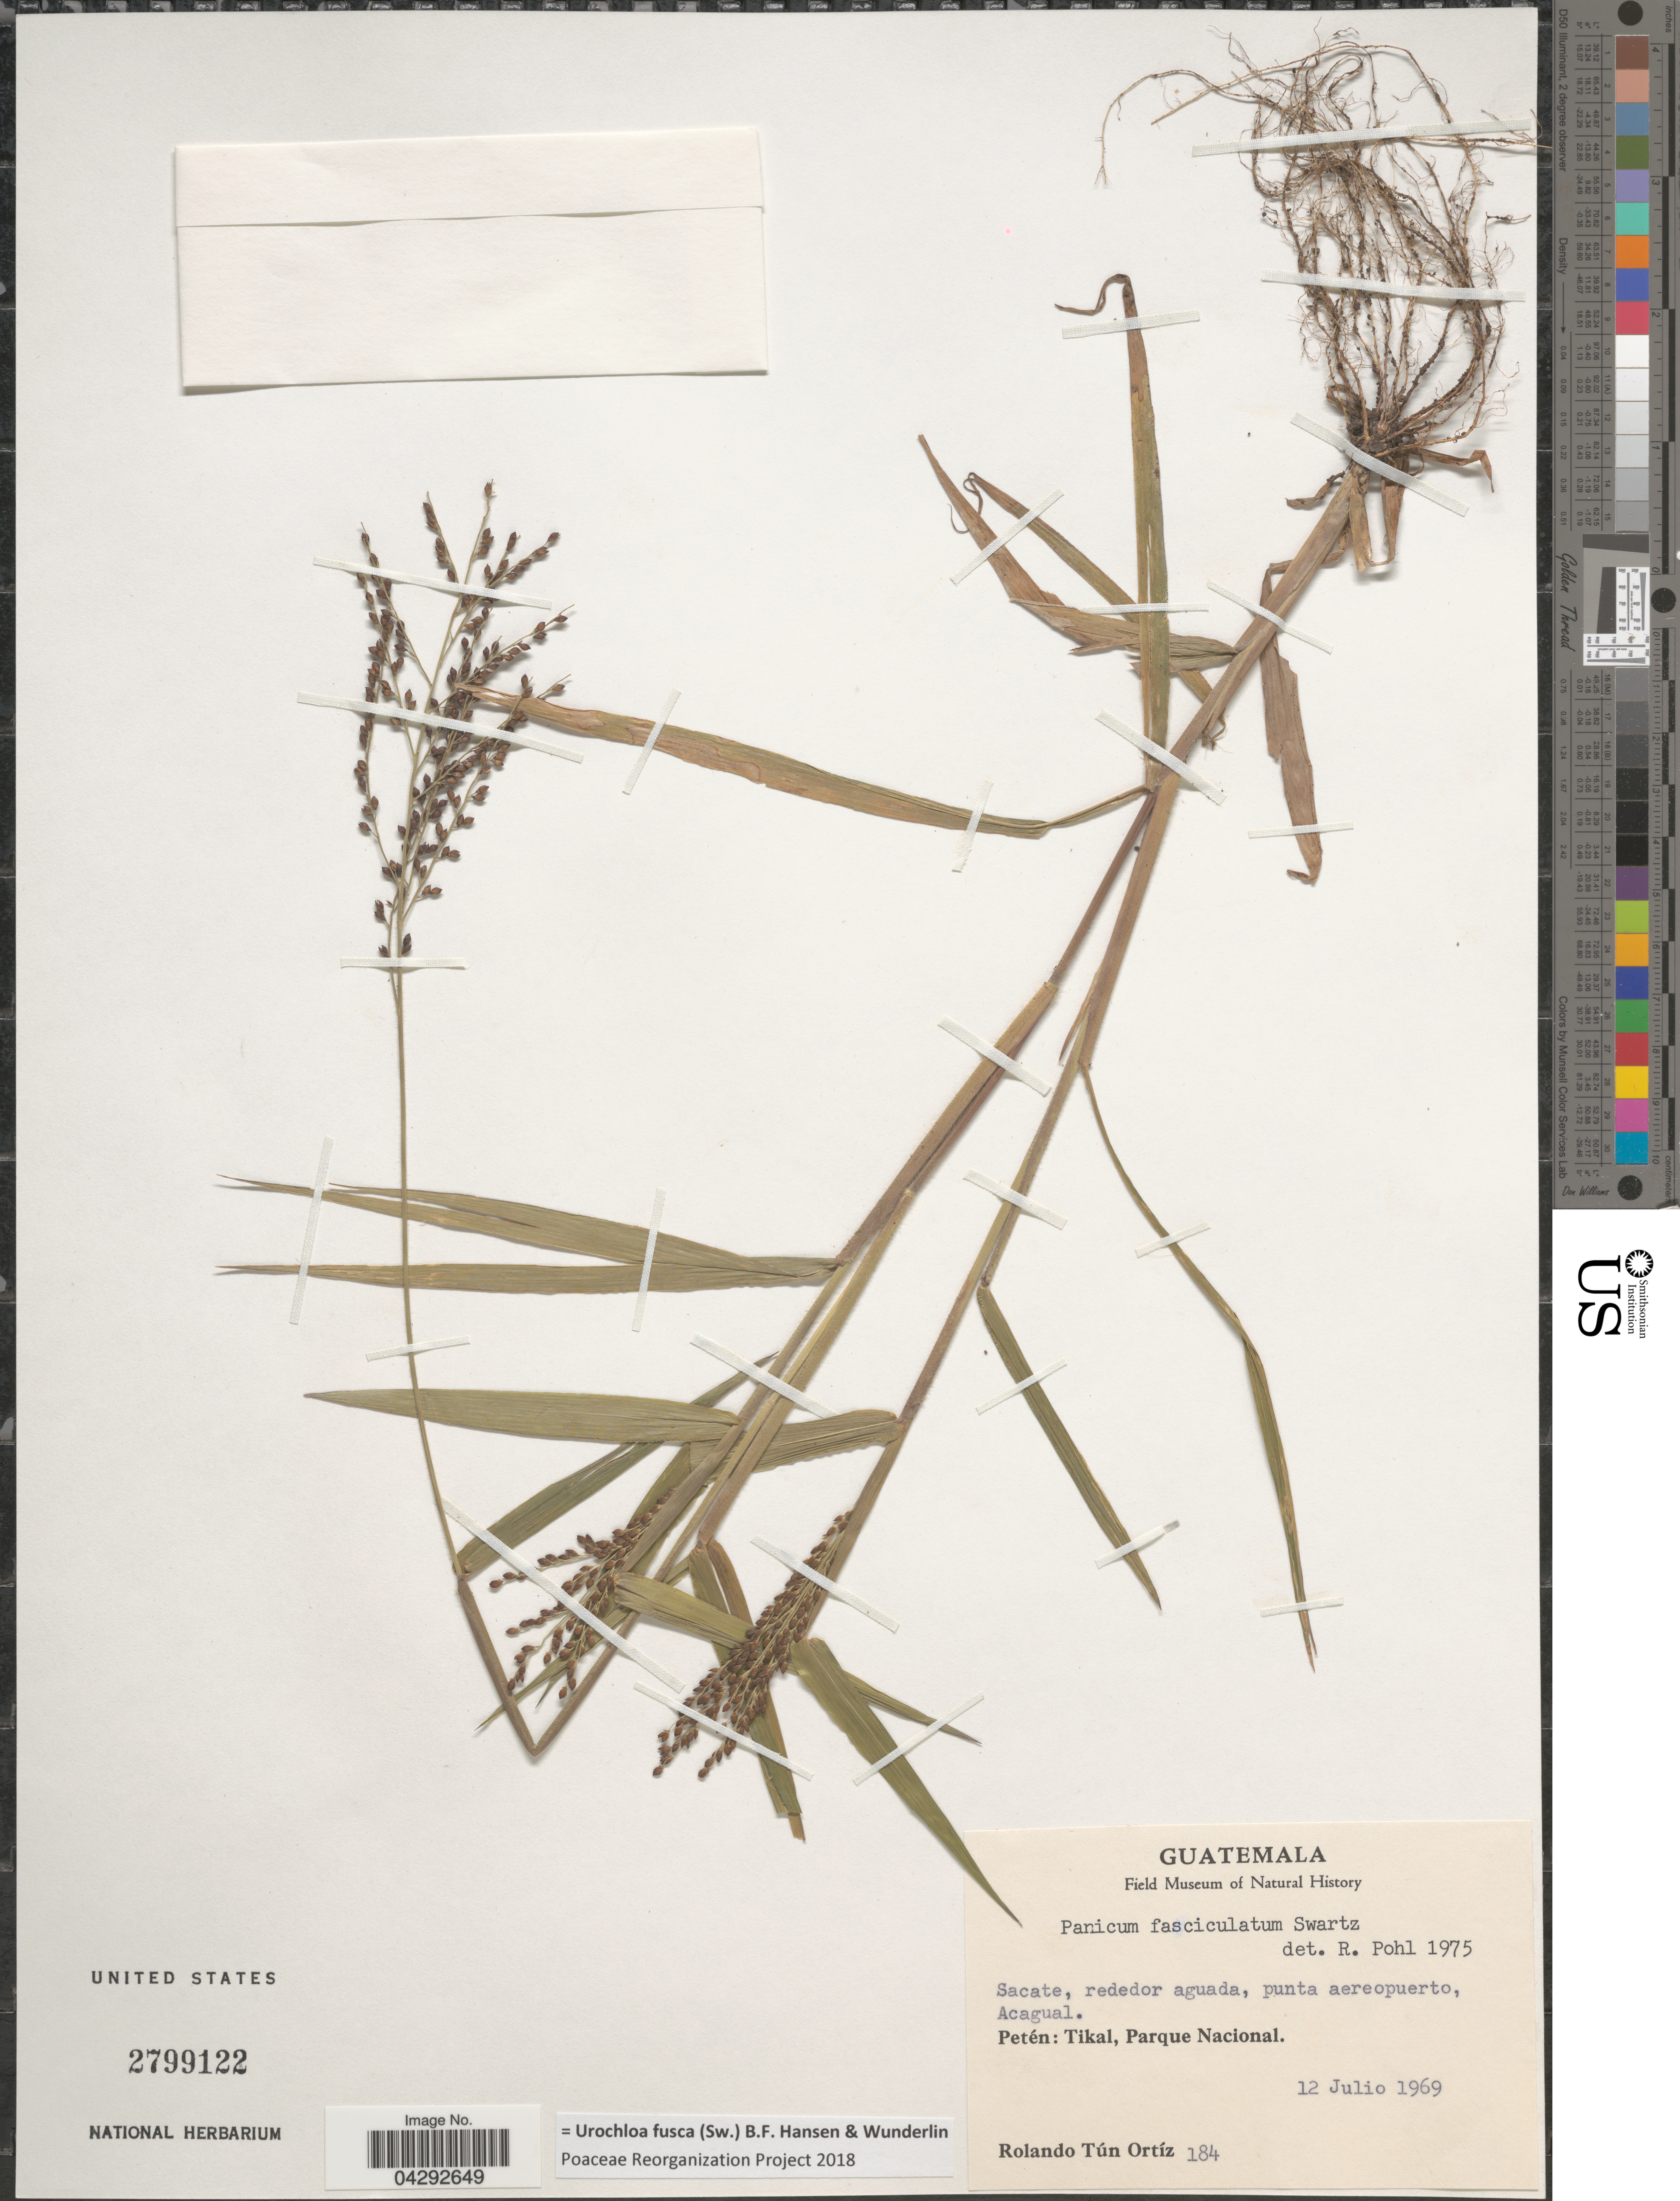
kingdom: Plantae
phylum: Tracheophyta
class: Liliopsida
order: Poales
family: Poaceae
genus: Urochloa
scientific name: Urochloa fusca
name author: (Sw.) B.F. Hansen & Wunderlin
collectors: R. Tún Ortíz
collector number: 184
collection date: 1969-07-12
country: Guatemala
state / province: El Peten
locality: Sacate, rededor aguada, punta aeropuerto, Acagual. Petén: Tikal, Parque Nacional.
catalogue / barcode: US 2799122